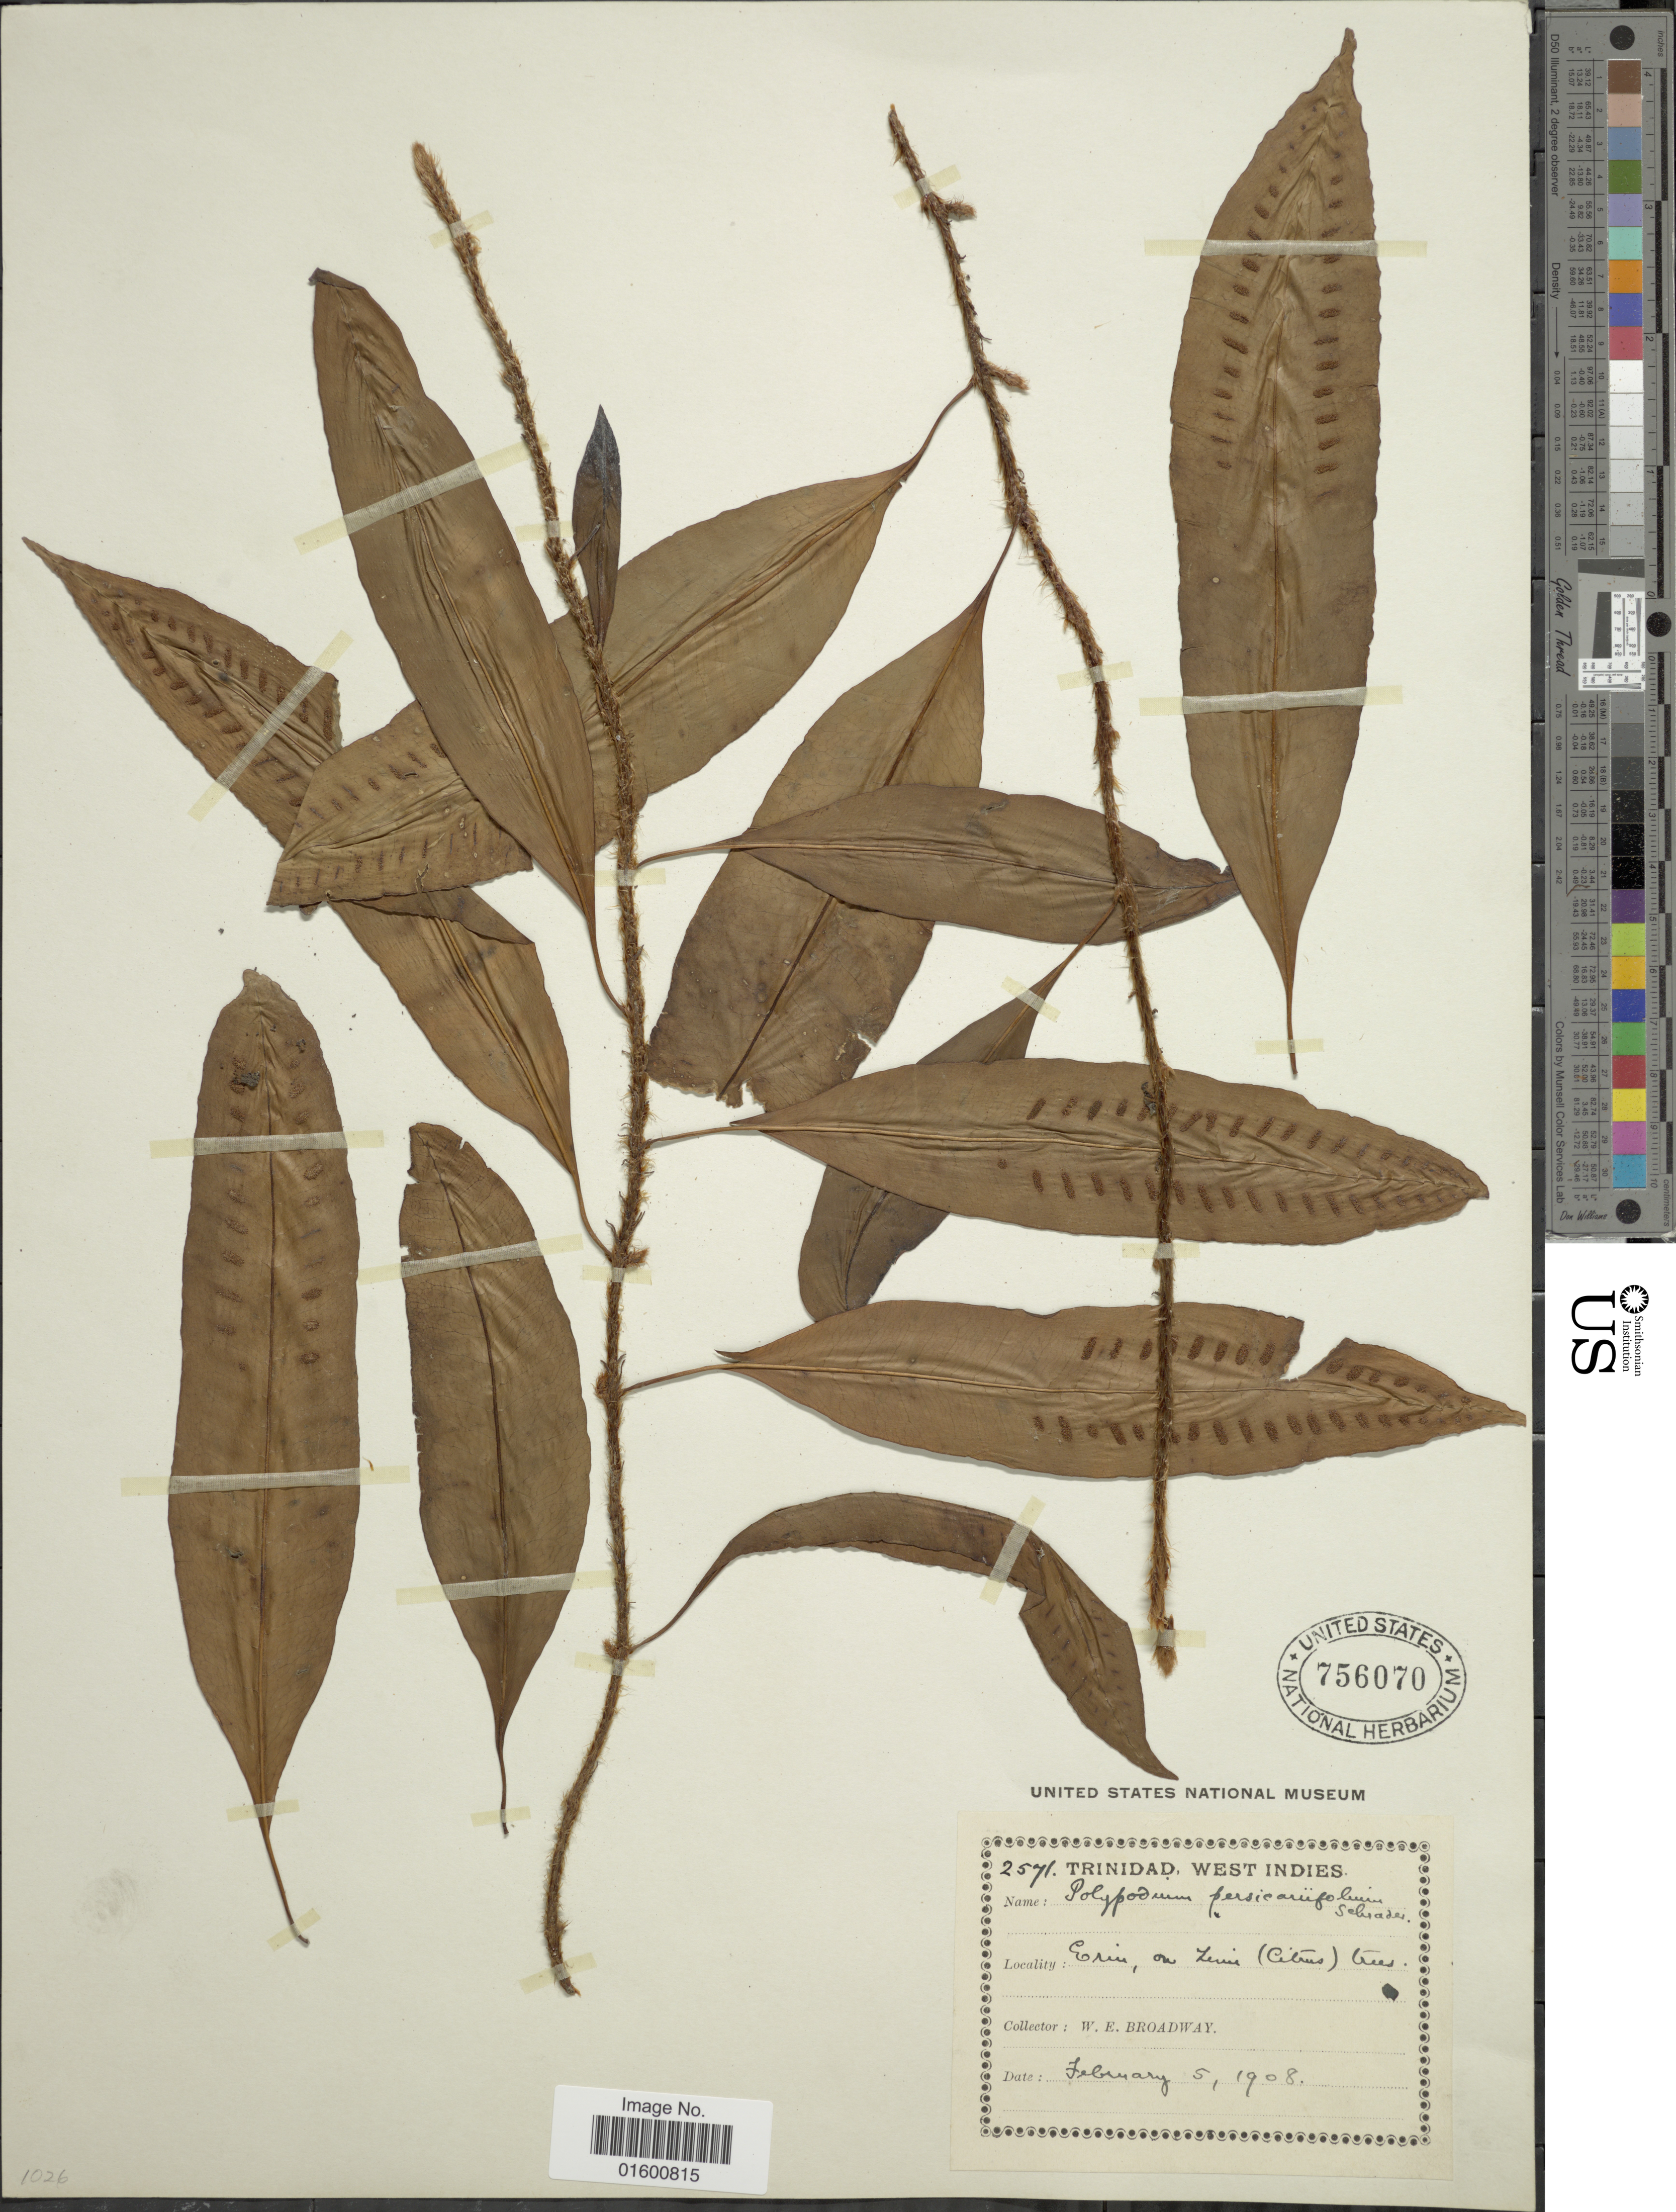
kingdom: Plantae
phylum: Tracheophyta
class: Polypodiopsida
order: Polypodiales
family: Polypodiaceae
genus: Microgramma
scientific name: Microgramma persicariifolia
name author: (Schrad.) C. Presl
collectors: W. E. Broadway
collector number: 2571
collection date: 1908-02-05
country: Trinidad and Tobago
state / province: Trinidad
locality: West Indies, Erin, on Lime (Citrus) trees.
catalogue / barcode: US 756070